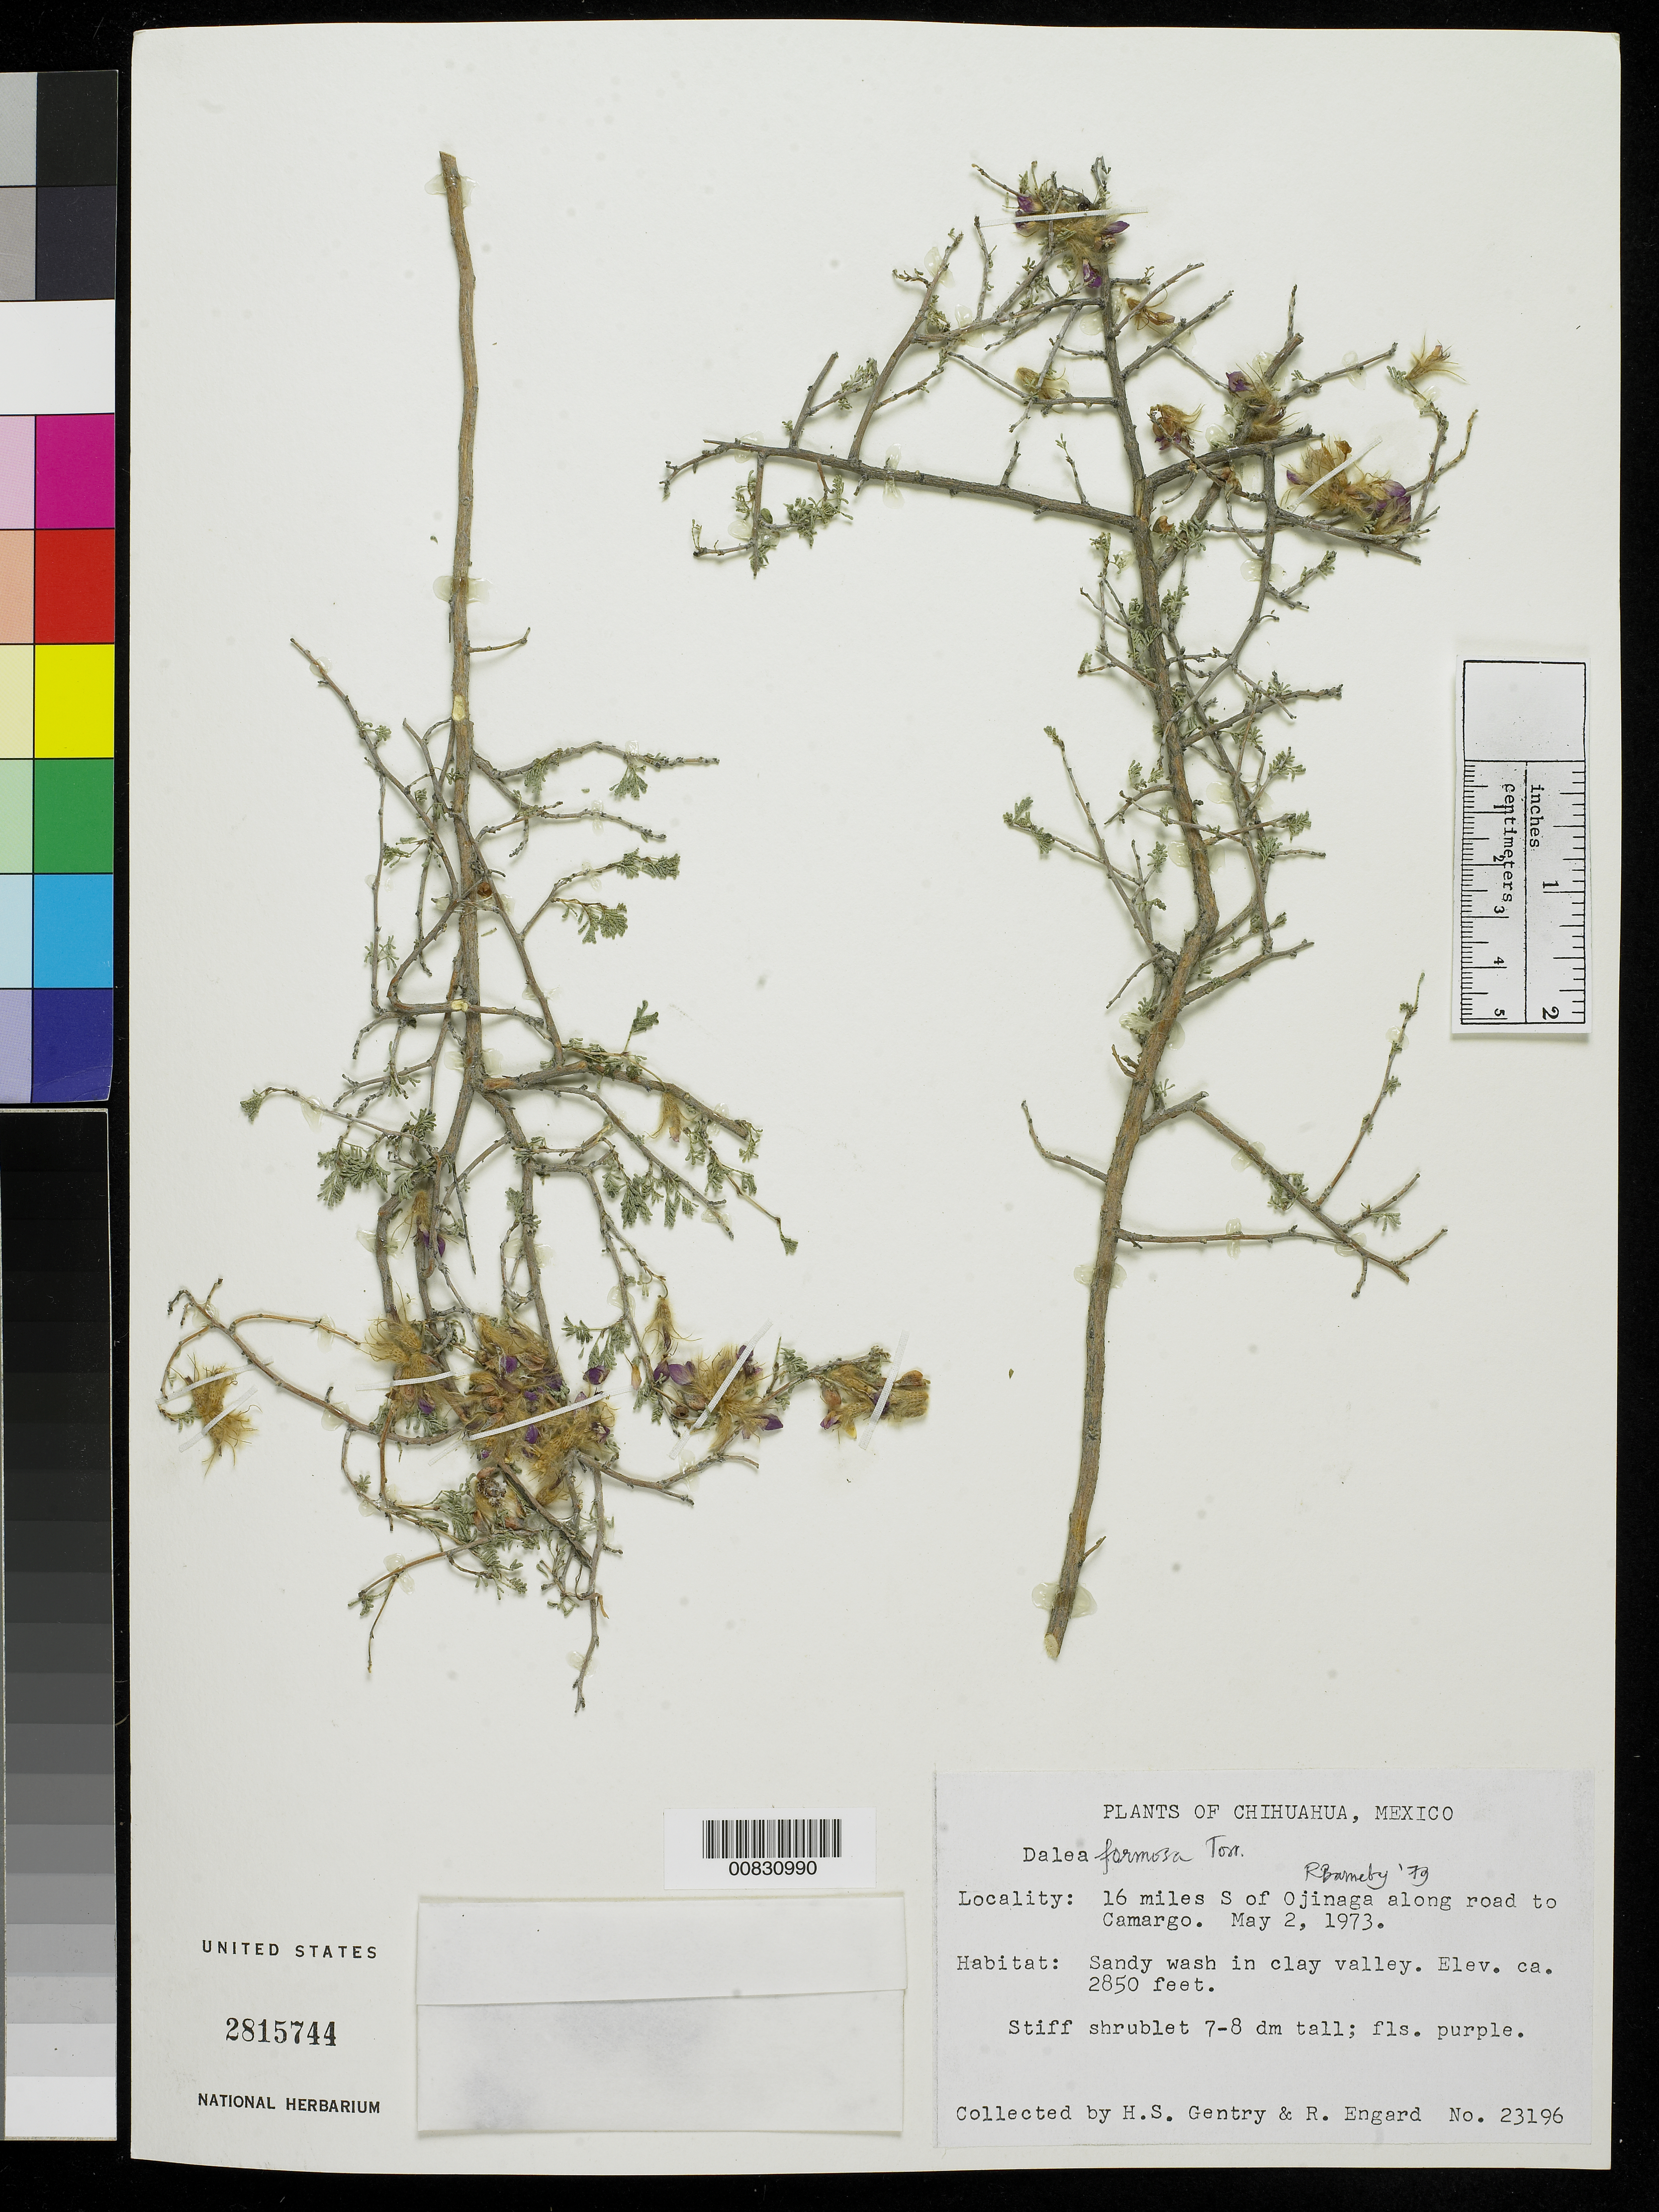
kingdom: Plantae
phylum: Tracheophyta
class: Magnoliopsida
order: Fabales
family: Fabaceae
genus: Dalea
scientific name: Dalea formosa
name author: Torr.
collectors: H. S. Gentry & R. Engard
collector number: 23196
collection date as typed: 02 May 1973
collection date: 1973-05-02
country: Mexico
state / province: Chihuahua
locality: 16 miles S of Ojinaga along road to Camargo.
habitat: Sandy wash in clay valley.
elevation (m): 869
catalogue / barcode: US 2815744